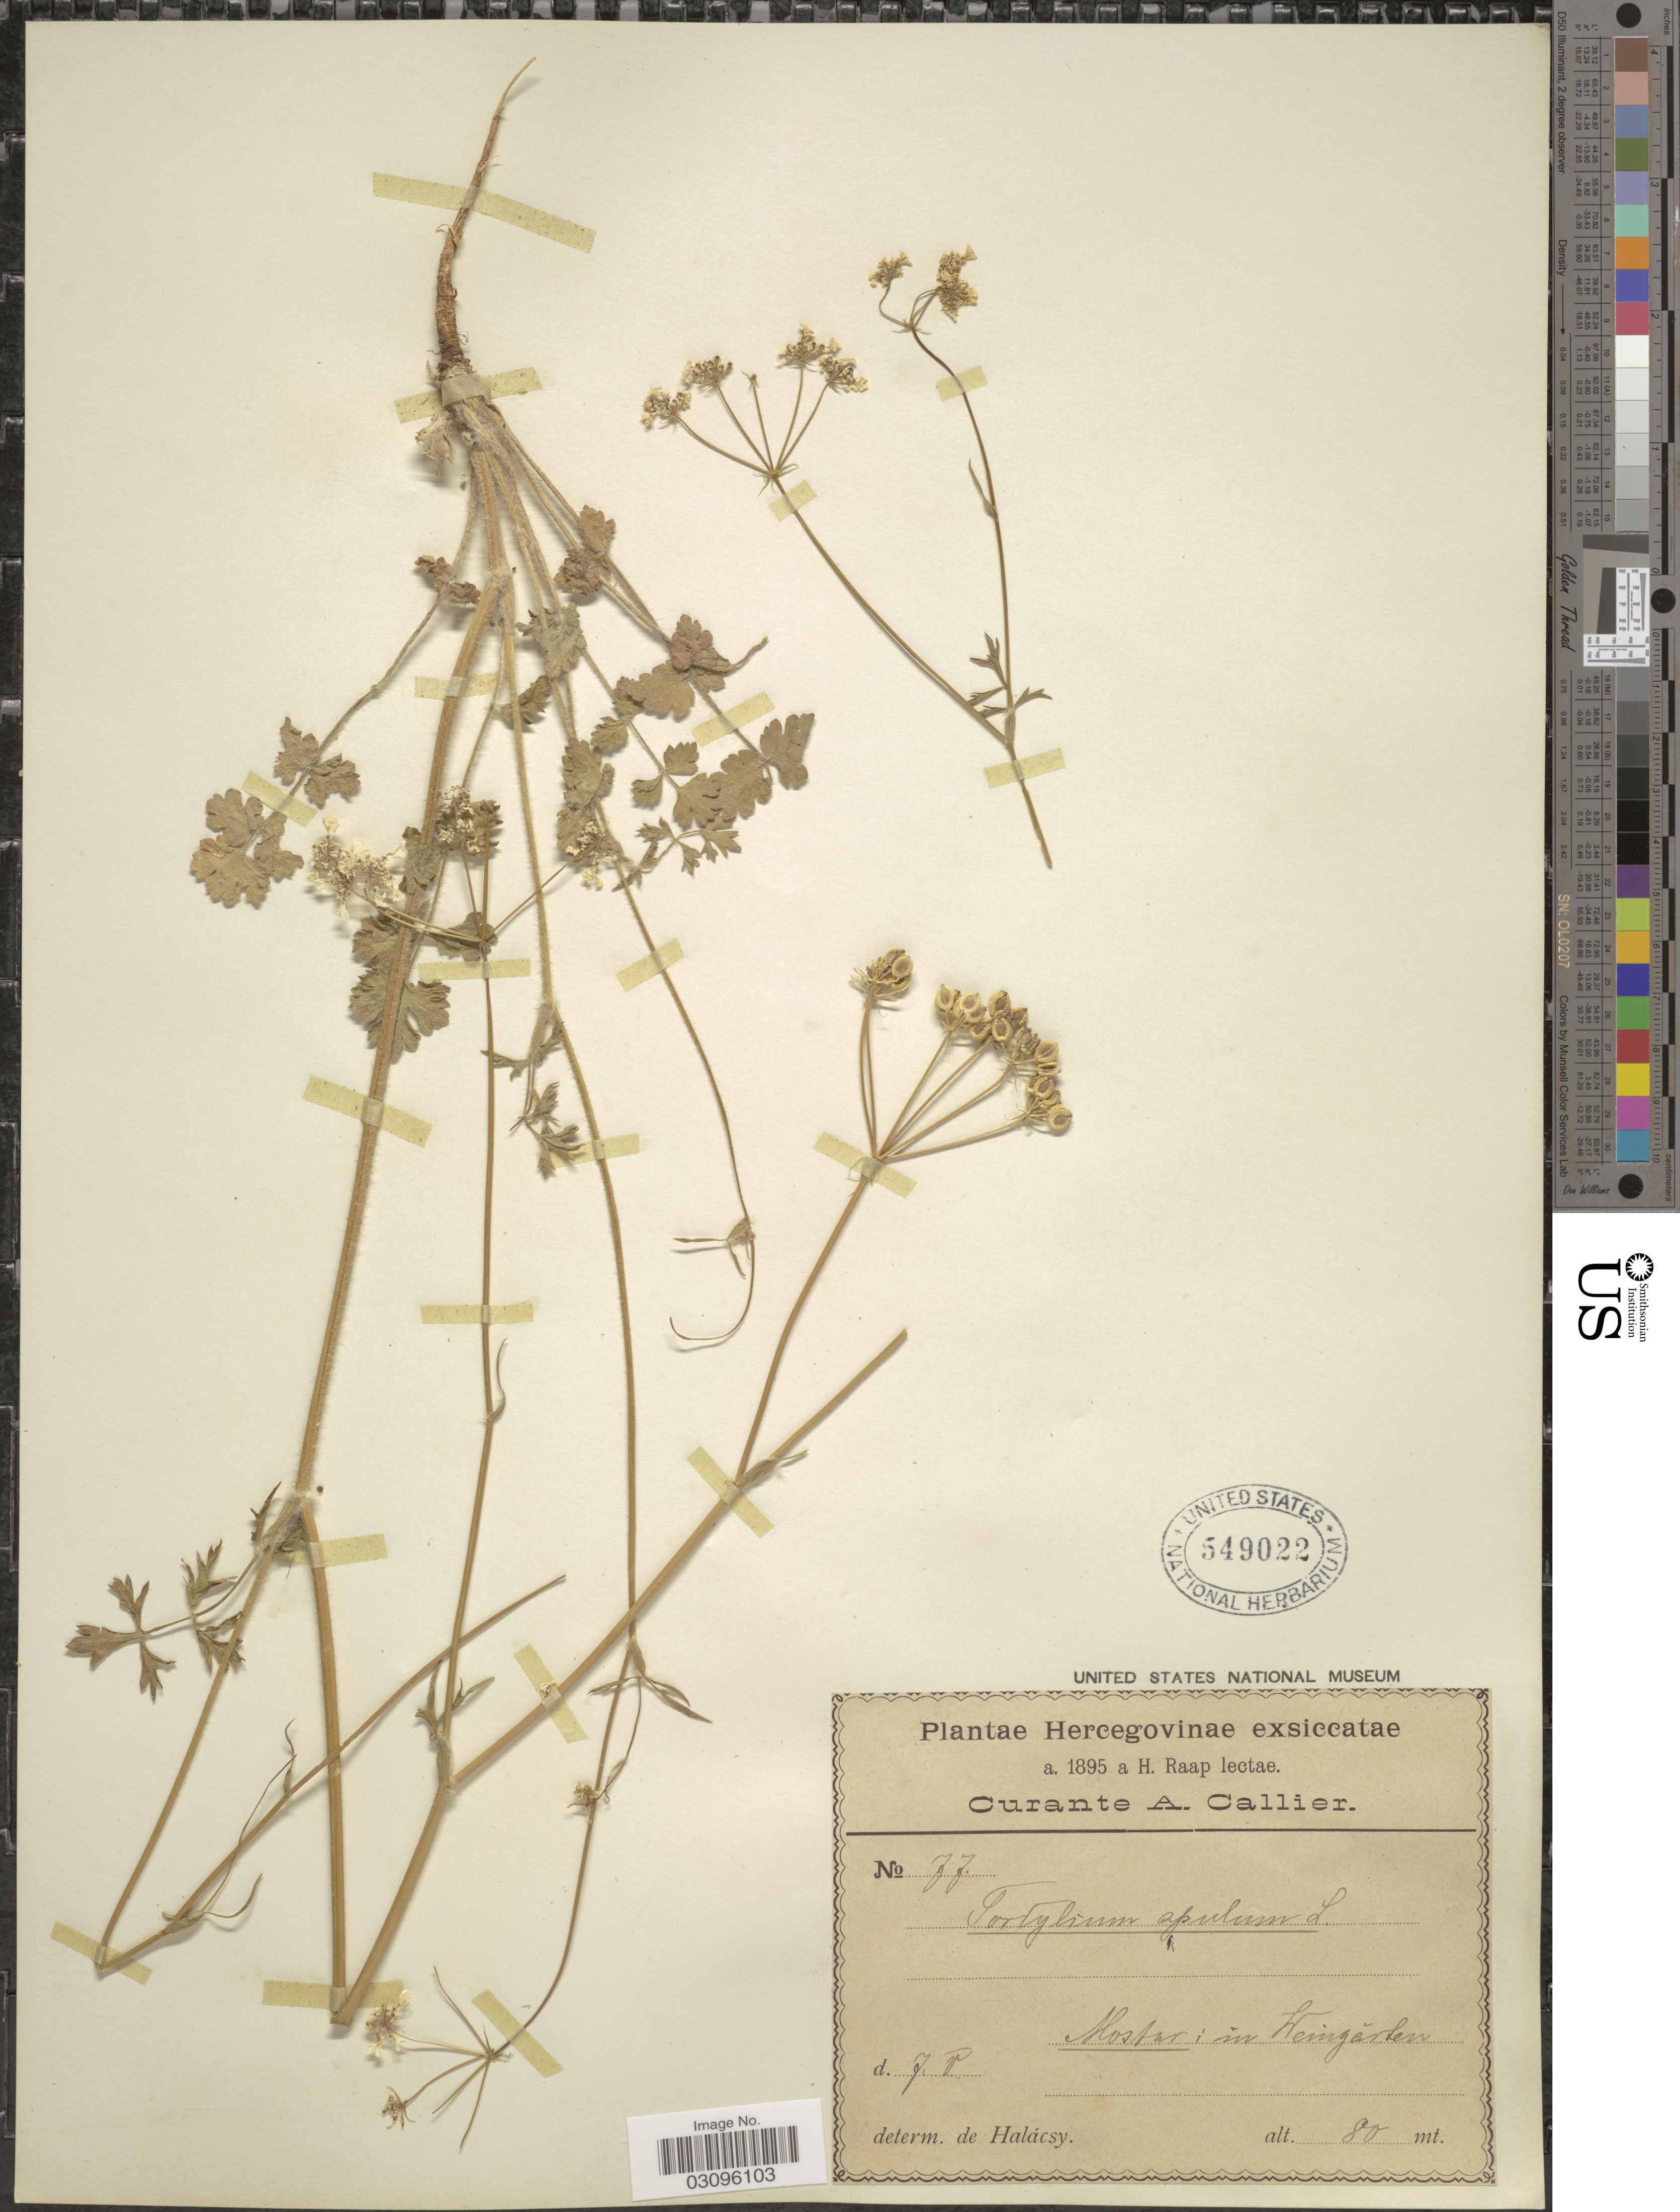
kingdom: Plantae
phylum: Tracheophyta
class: Magnoliopsida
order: Apiales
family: Apiaceae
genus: Tordylium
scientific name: Tordylium apulum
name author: L.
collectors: H. Raap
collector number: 77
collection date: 1895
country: Bosnia and Herzegovina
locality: Hercegovinae. Mostar: in Weingärten.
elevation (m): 80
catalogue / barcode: US 549022